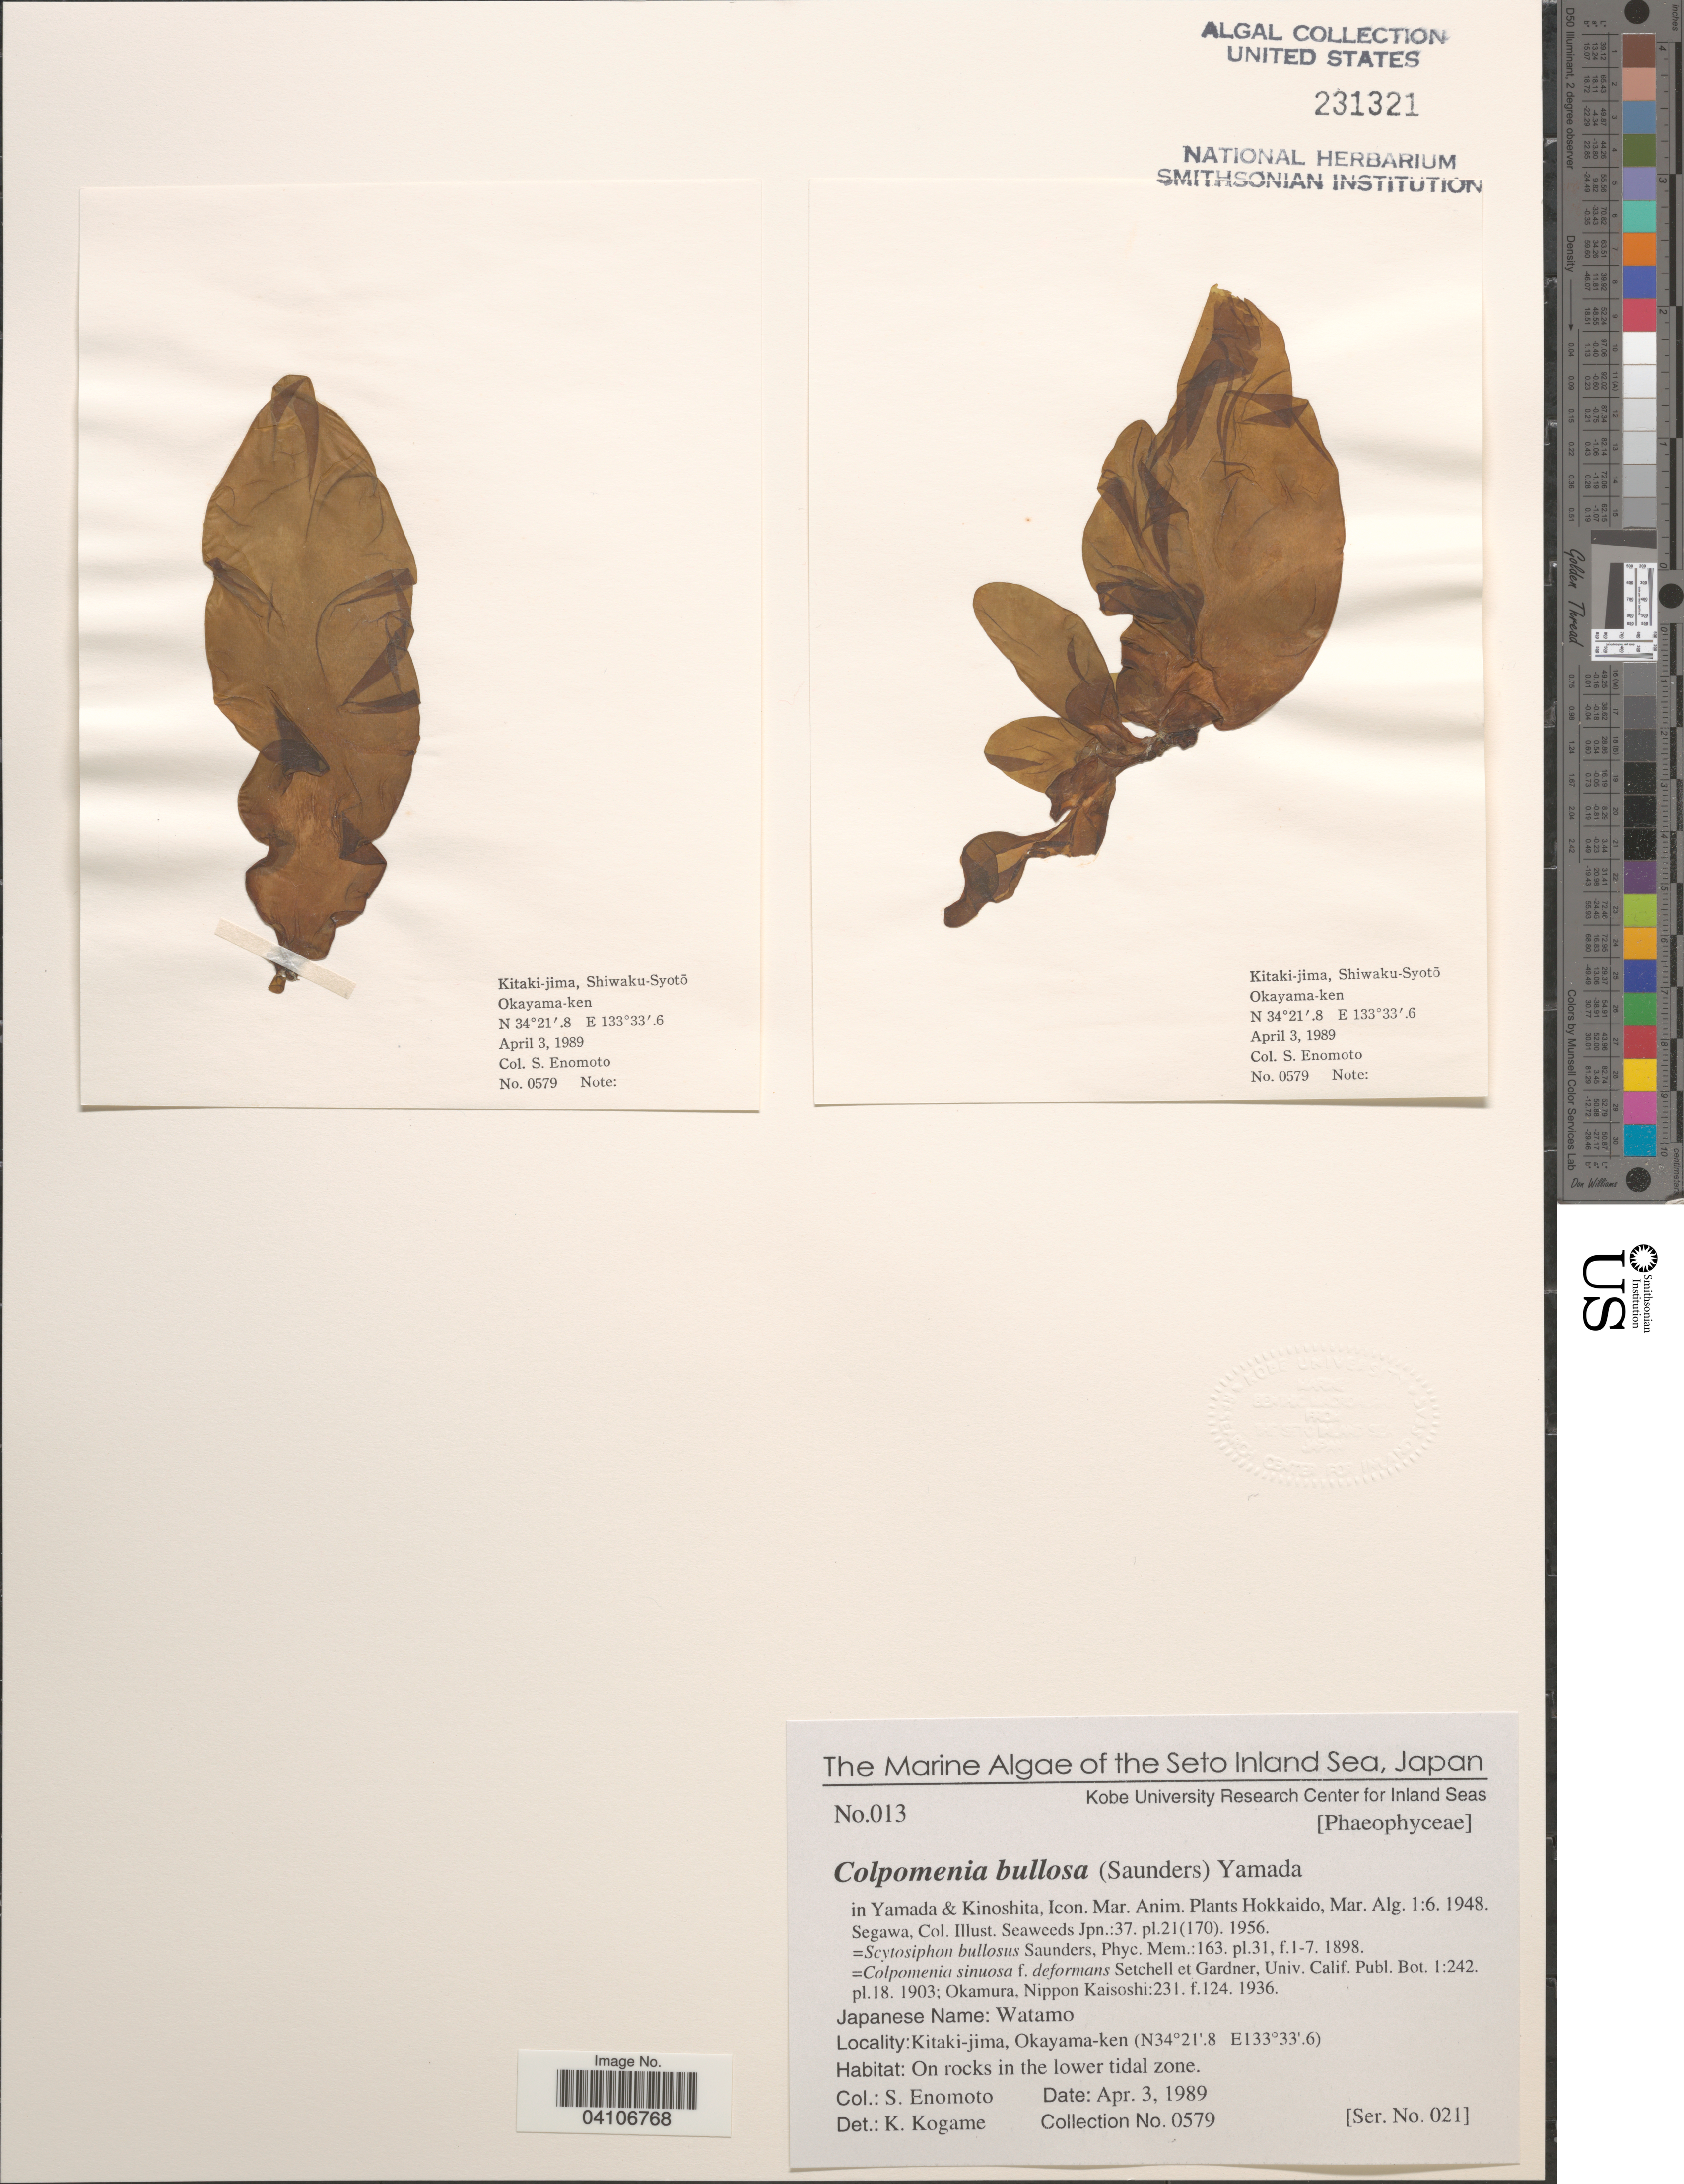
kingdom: Chromista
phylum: Ochrophyta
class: Phaeophyceae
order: Scytosiphonales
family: Scytosiphonaceae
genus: Colpomenia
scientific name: Colpomenia bullosa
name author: (D.A. Saunders) Yamada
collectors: S. Enomoto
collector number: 0579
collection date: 1989-04-03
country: Japan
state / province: Okayama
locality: The Seto Inland Sea. Kitaki-jima, Okayama-ken. On rocks in the lower tidal zone.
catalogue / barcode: US 231321